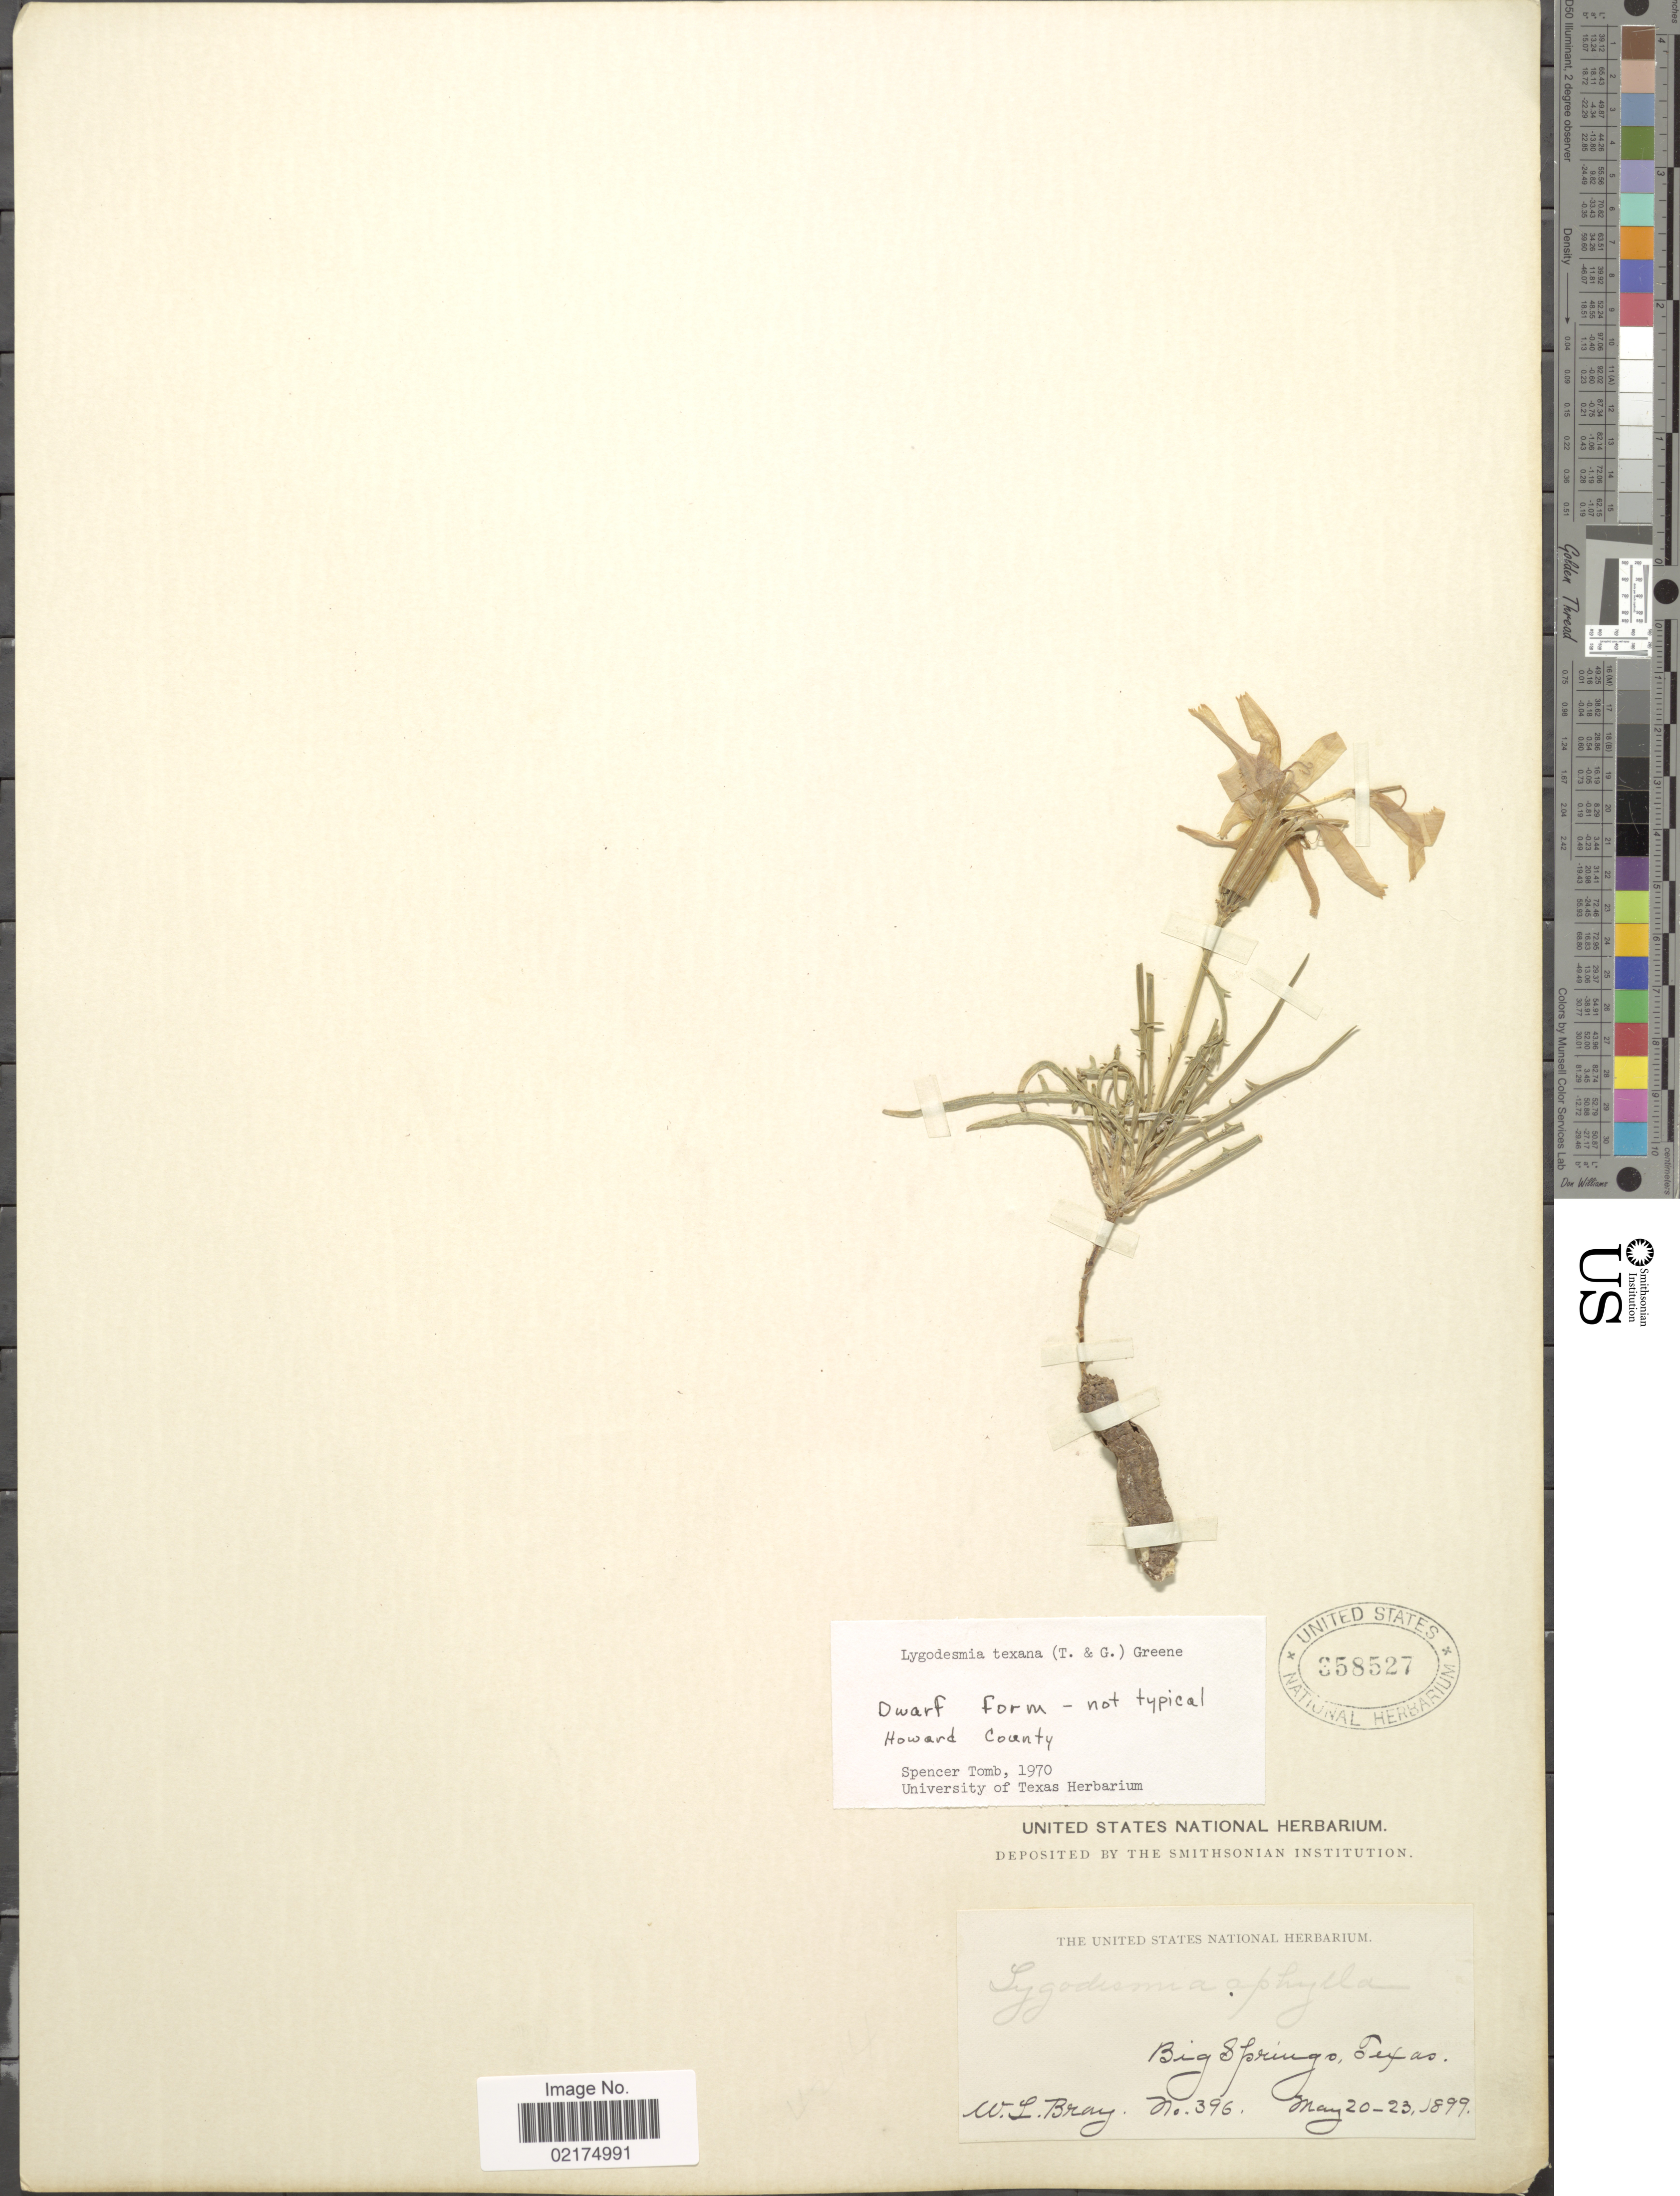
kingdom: Plantae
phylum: Tracheophyta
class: Magnoliopsida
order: Asterales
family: Asteraceae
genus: Lygodesmia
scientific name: Lygodesmia texana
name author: (Torr. & A. Gray) Greene ex Small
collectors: W. L. Bray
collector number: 396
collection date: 1899-05-20/1899-05-23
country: United States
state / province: Texas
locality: Big Springs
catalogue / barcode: US 358527